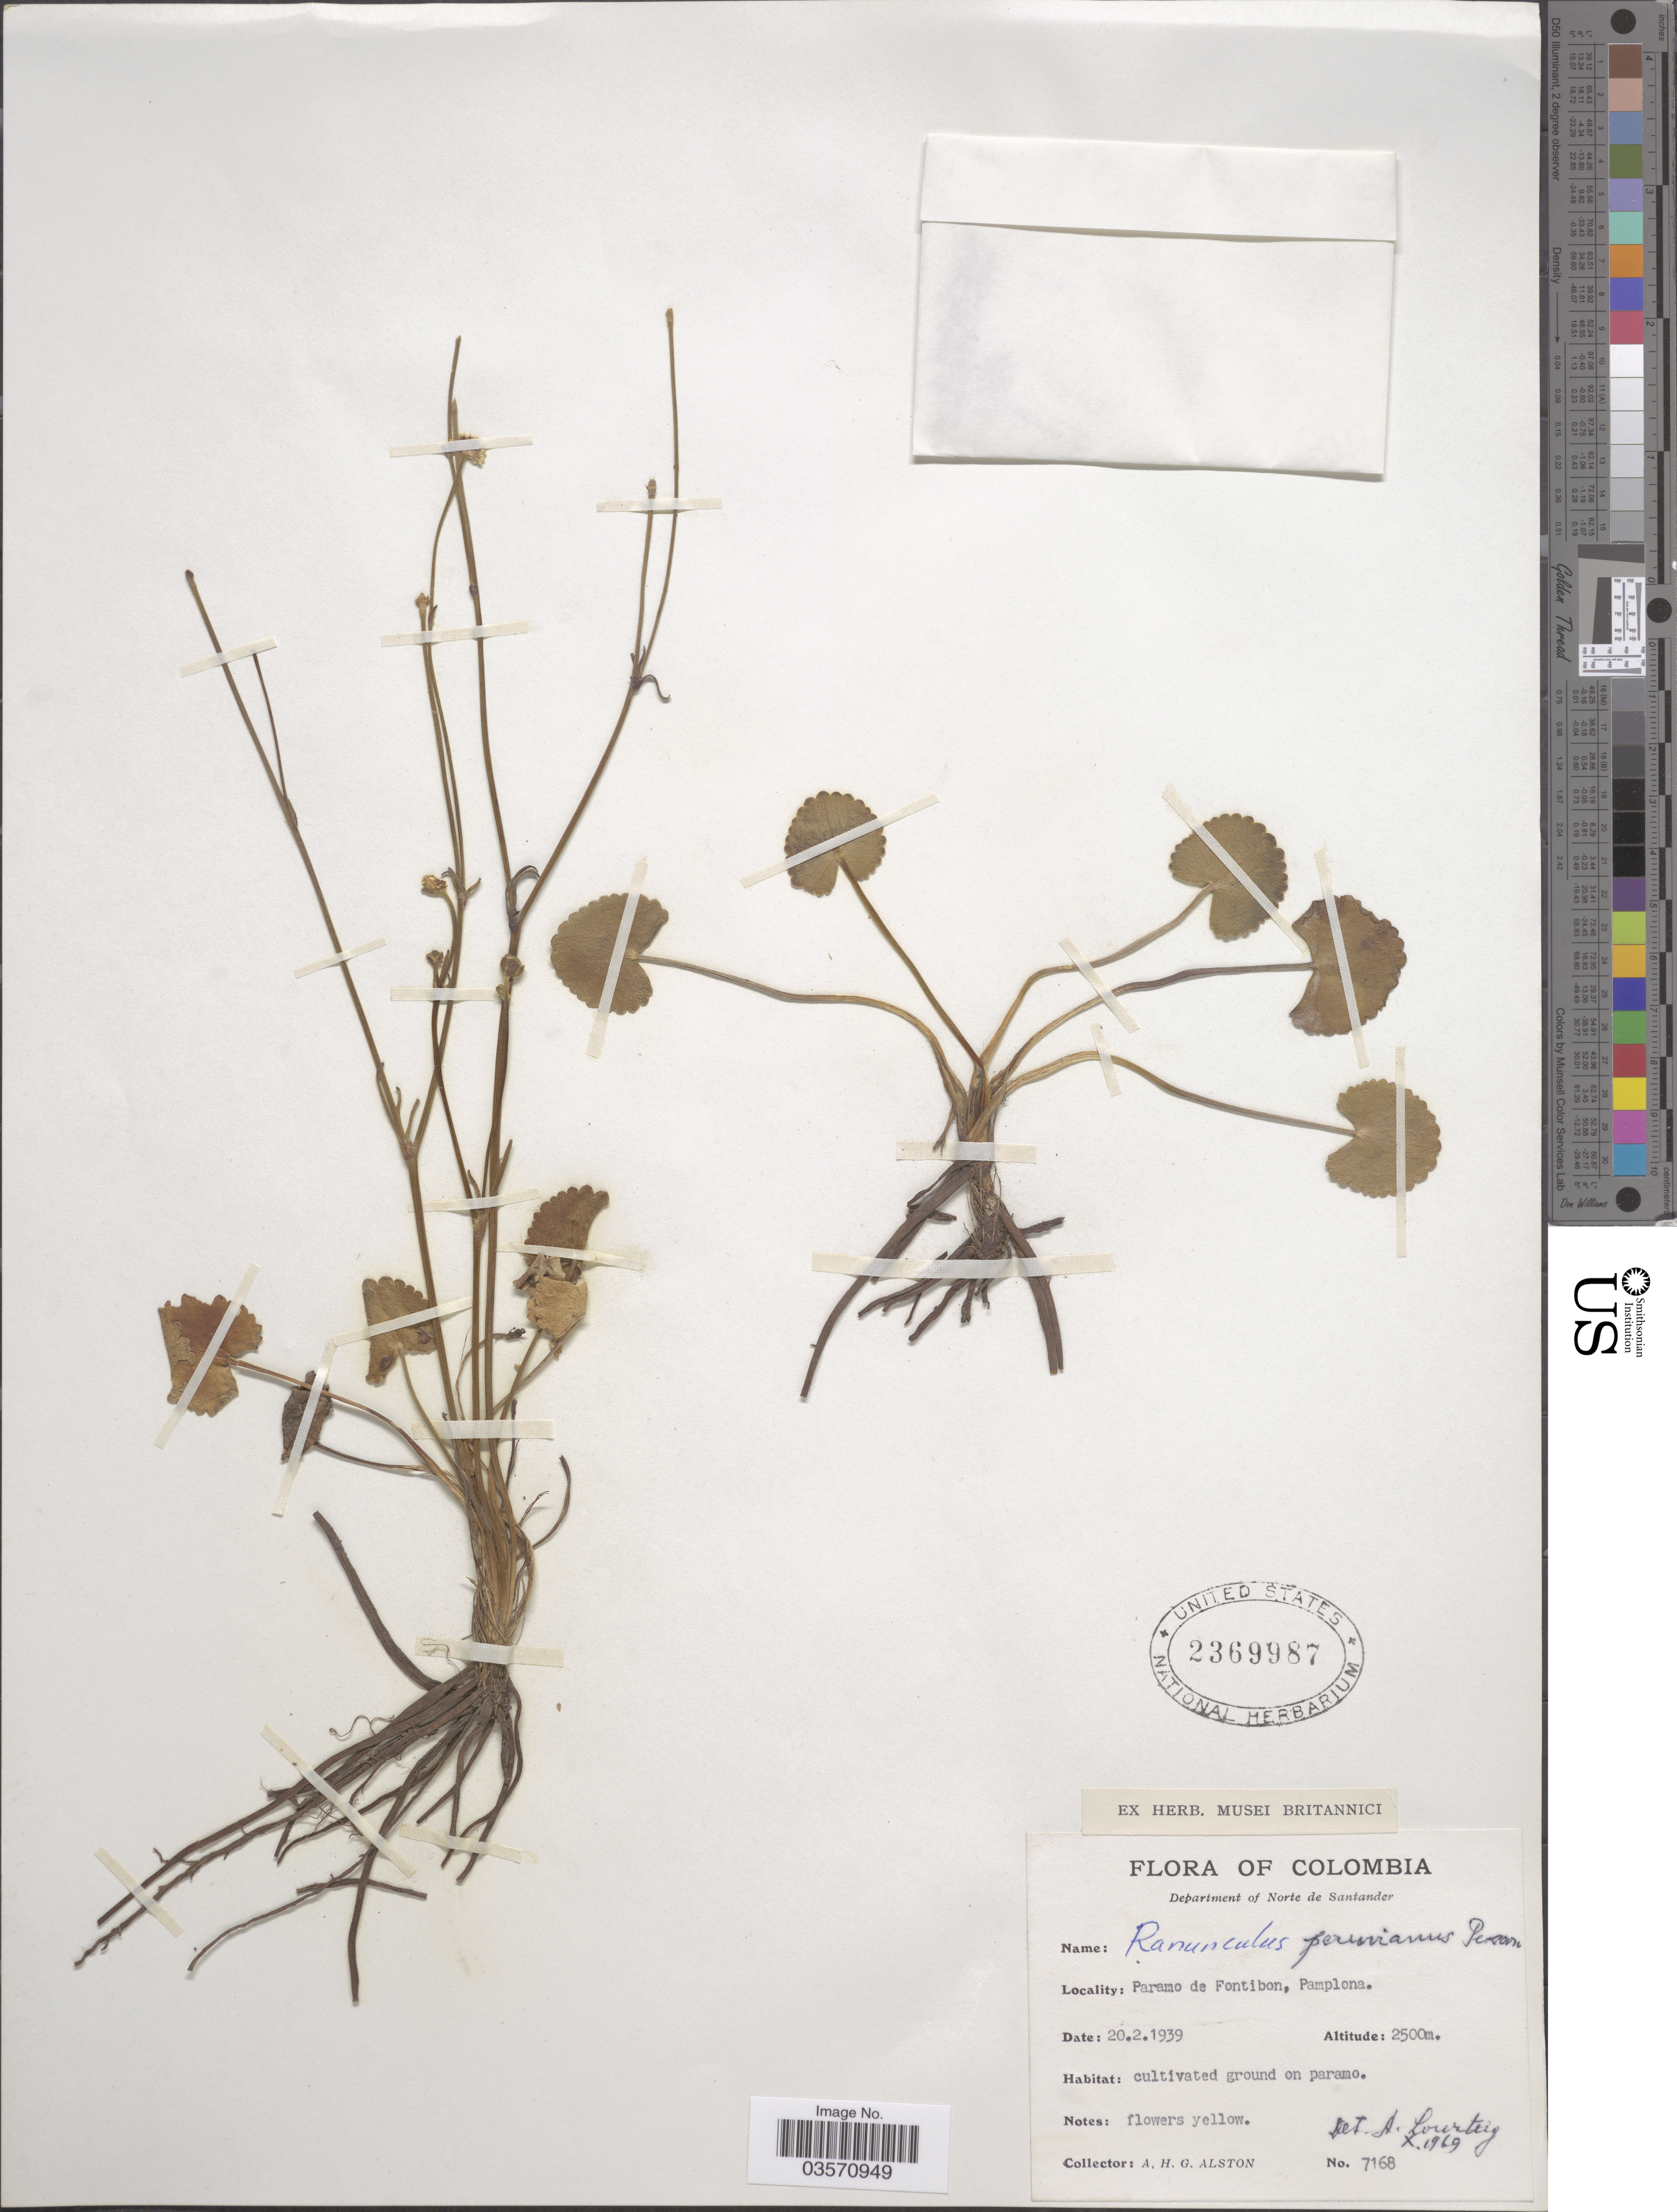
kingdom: Plantae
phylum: Tracheophyta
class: Magnoliopsida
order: Ranunculales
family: Ranunculaceae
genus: Ranunculus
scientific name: Ranunculus peruvianus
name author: Pers.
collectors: A. H. Alston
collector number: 7168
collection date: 1939-02-20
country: Colombia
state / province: Norte de Santander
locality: Department of Norte de Santander. Paramo de Fontibon, Pamplona.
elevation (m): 2500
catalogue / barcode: US 2369987